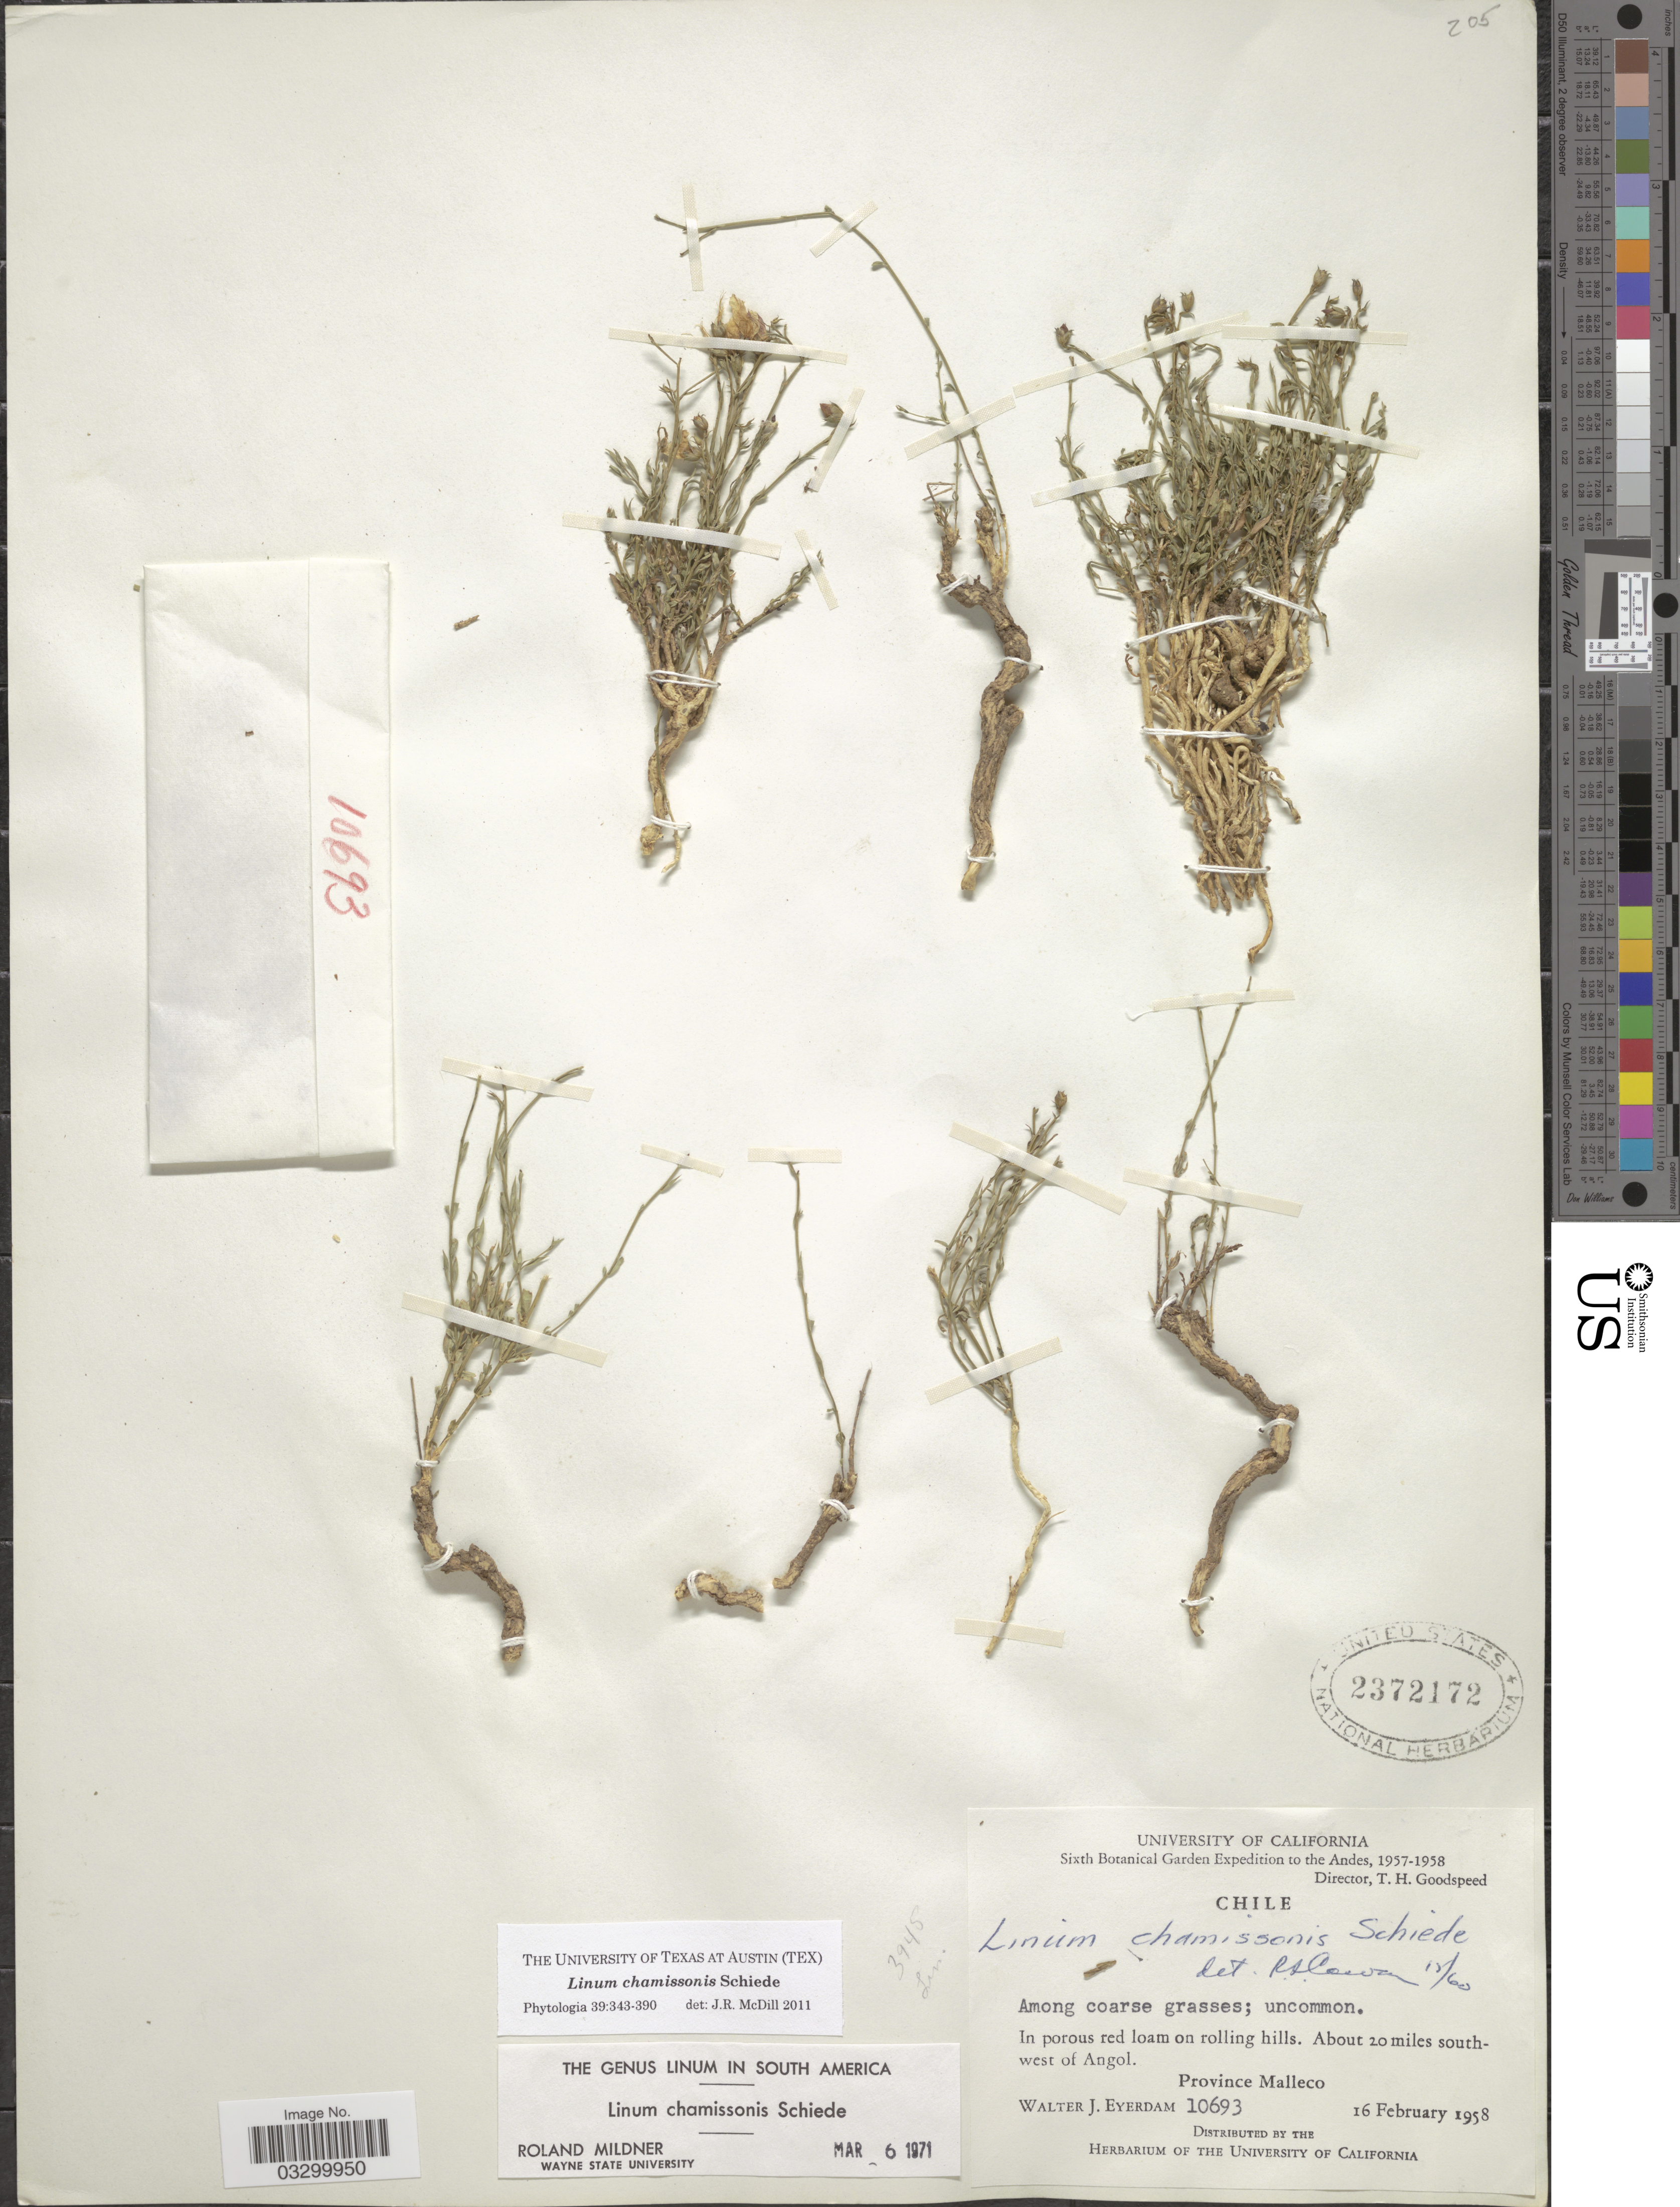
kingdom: Plantae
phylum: Tracheophyta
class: Magnoliopsida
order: Malpighiales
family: Linaceae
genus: Linum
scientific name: Linum chamissonis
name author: Schiede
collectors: W. J. Eyerdam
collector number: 10693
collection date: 1958-02-16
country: Chile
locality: Andes. About 20 miles south-west of Angol. Province Malleco.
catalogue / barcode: US 2372172